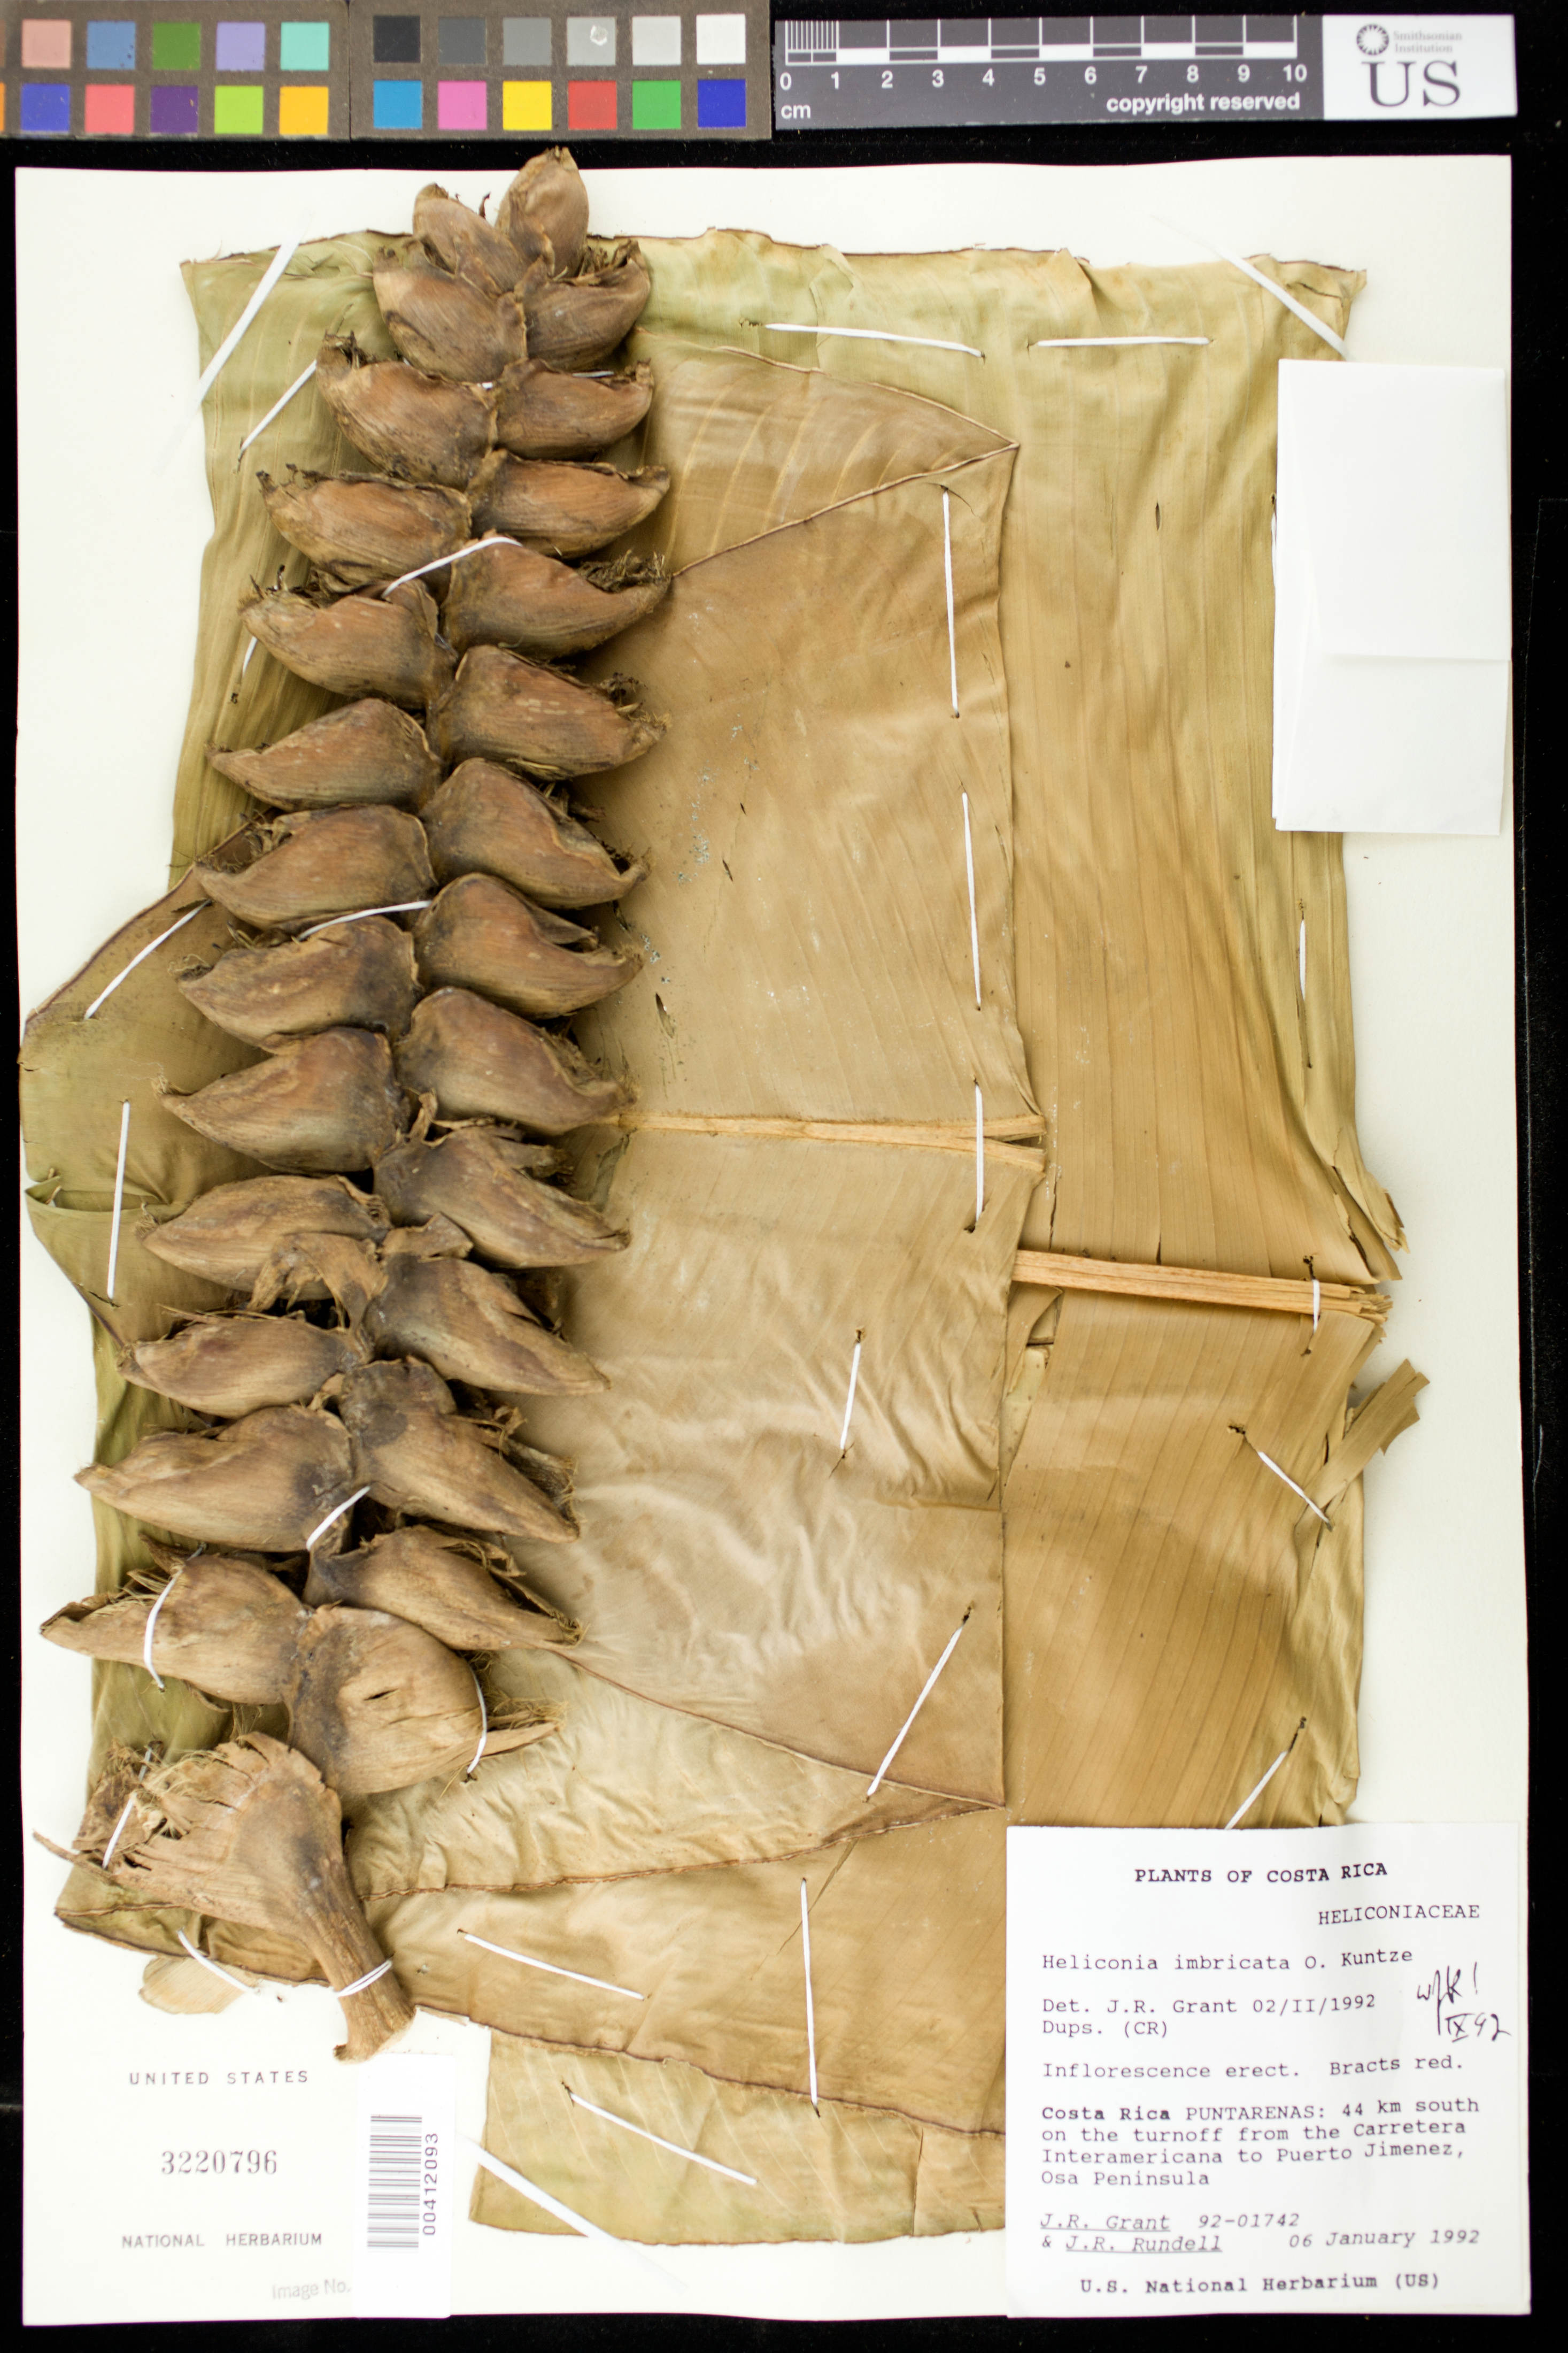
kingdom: Plantae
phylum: Tracheophyta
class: Liliopsida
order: Zingiberales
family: Heliconiaceae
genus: Heliconia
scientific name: Heliconia imbricata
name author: (Kuntze) Baker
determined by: Kress, W. J., (US), Smithsonian Institution - National Museum of Natural History (UNITED STATES)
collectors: J. R. Grant & J. R. Rundell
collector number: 92-01742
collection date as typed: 06 Jan 1992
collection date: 1992-01-06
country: Costa Rica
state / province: Puntarenas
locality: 44 km s on the turnoff from carretera interamericana to puerto jimenez, osa peninsula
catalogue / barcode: US 3220796